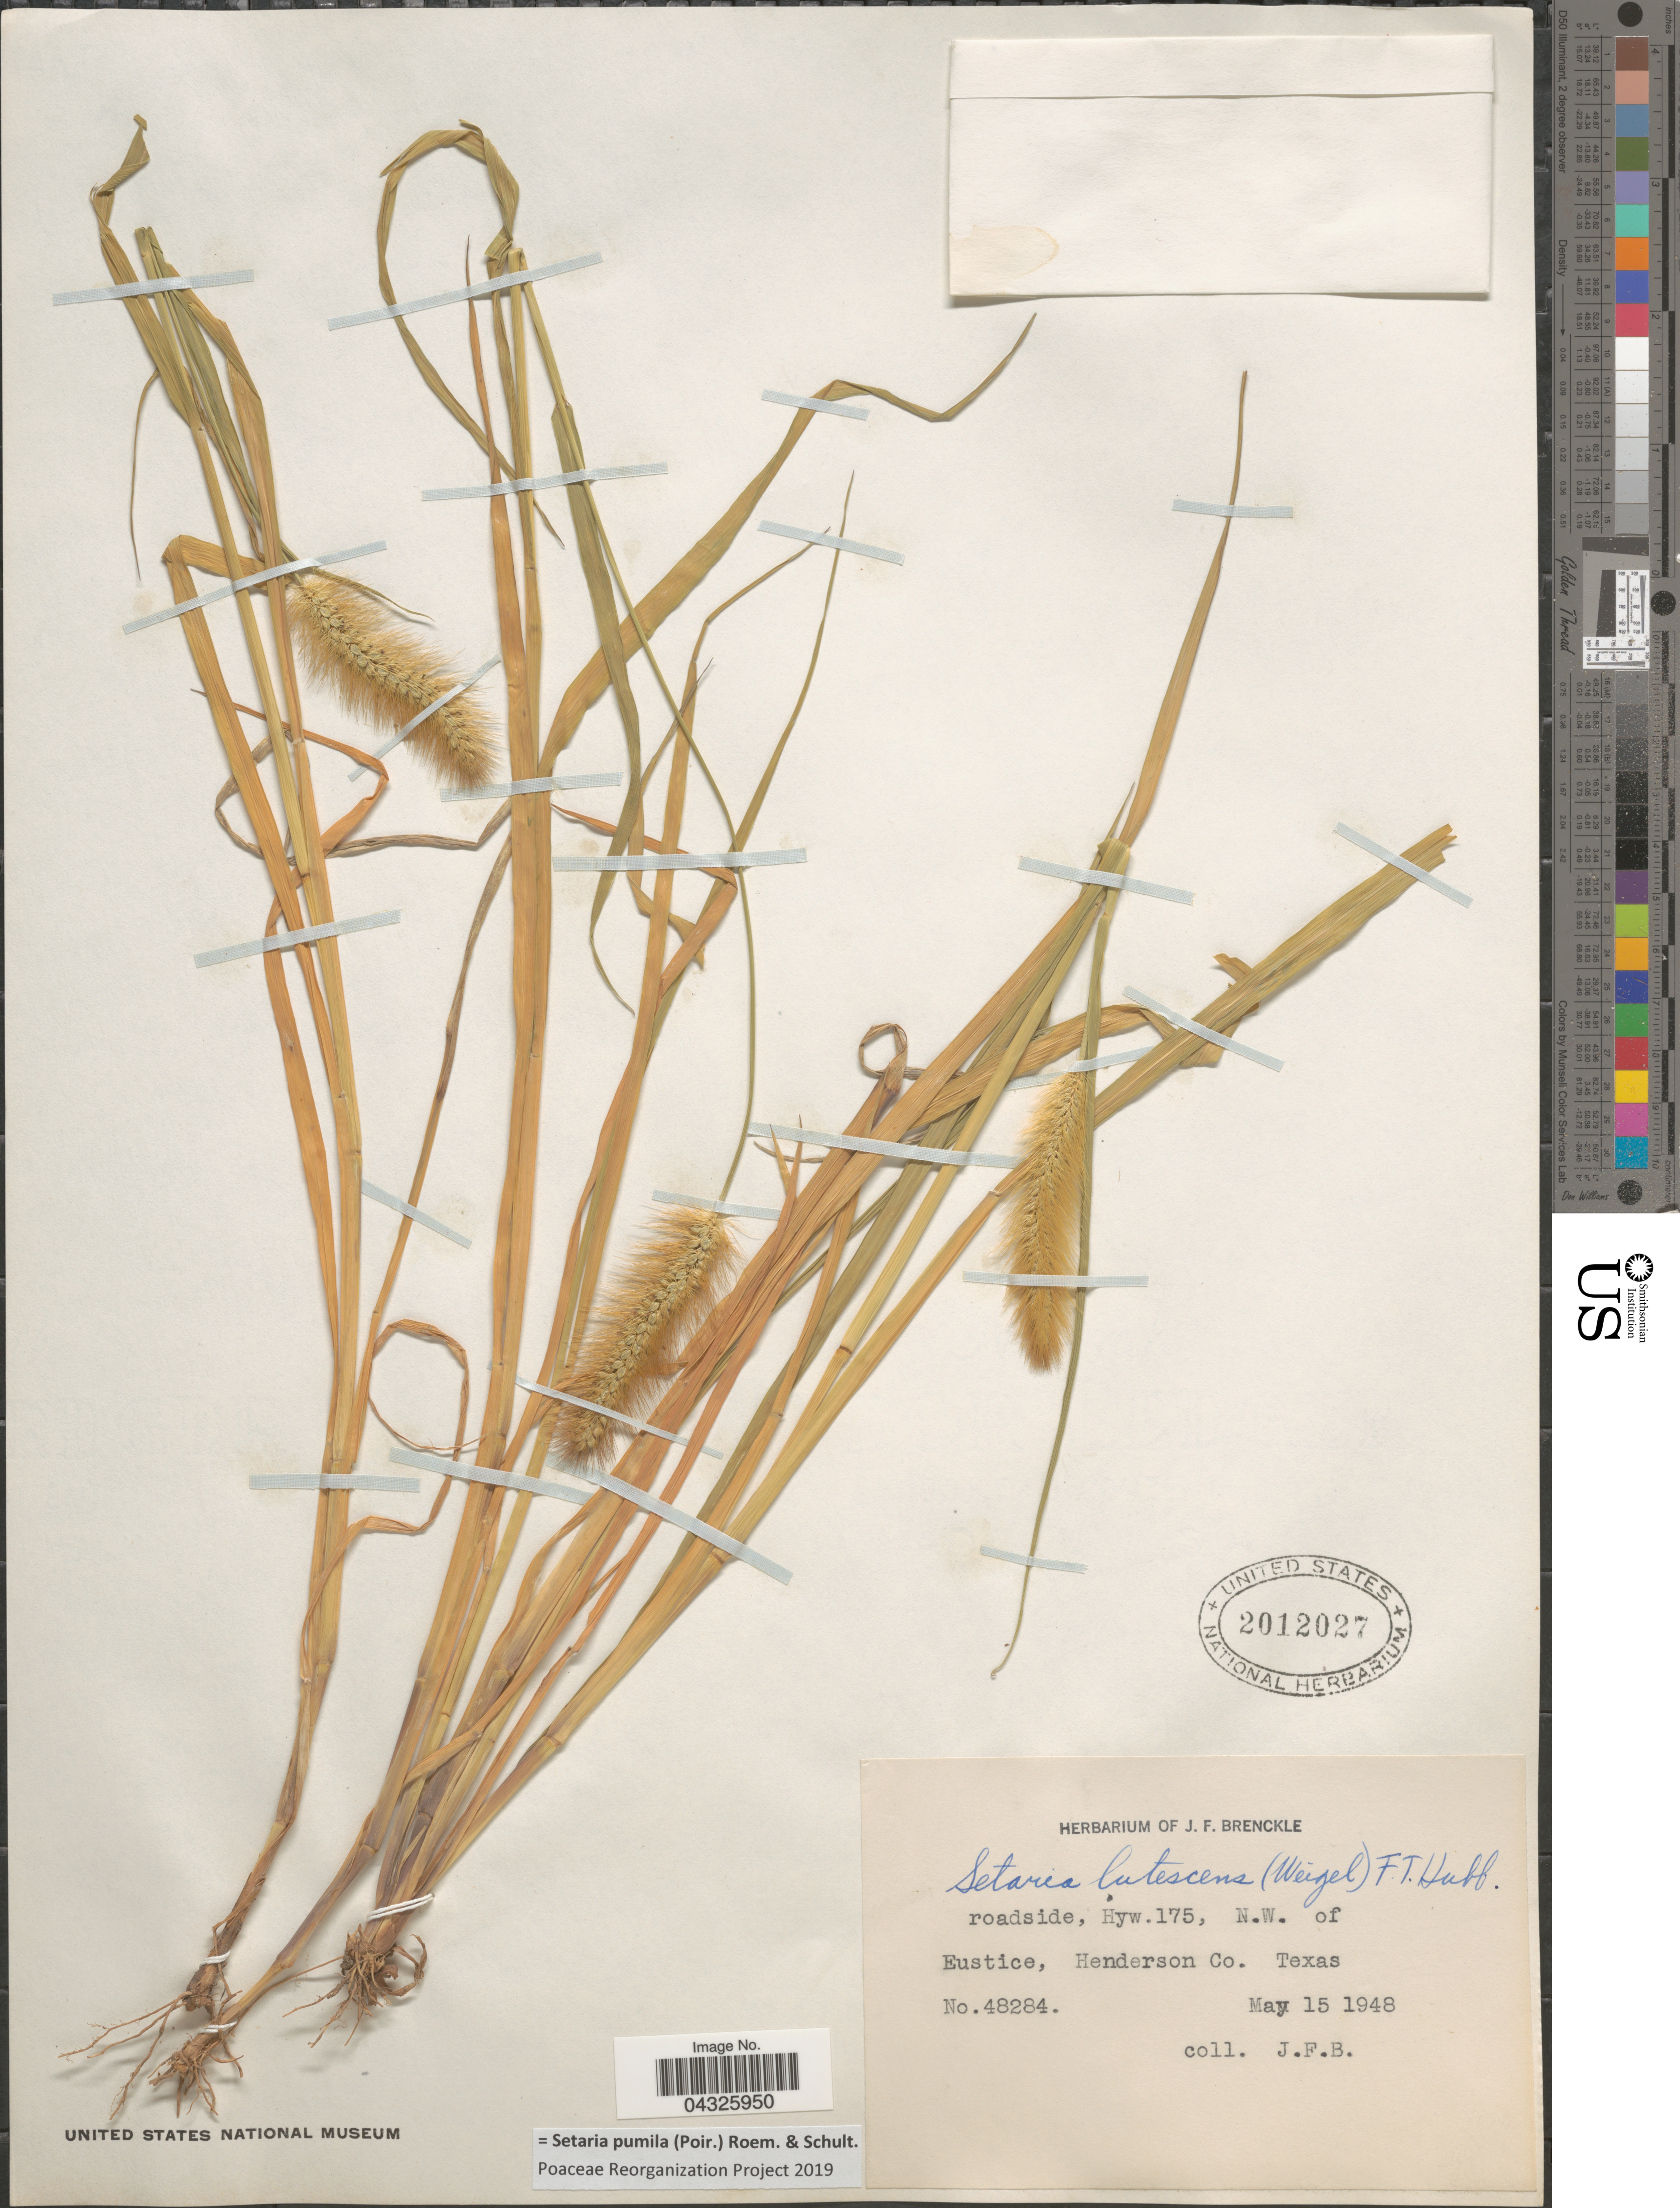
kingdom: Plantae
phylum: Tracheophyta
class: Liliopsida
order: Poales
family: Poaceae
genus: Setaria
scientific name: Setaria pumila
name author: (Poir.) Roem. & Schult.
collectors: J. Brenckle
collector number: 48284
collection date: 1948-05-15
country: United States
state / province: Texas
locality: Roadside, Hyw. 175, N.W. of Eustice, Henderson Co.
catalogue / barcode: US 2012027